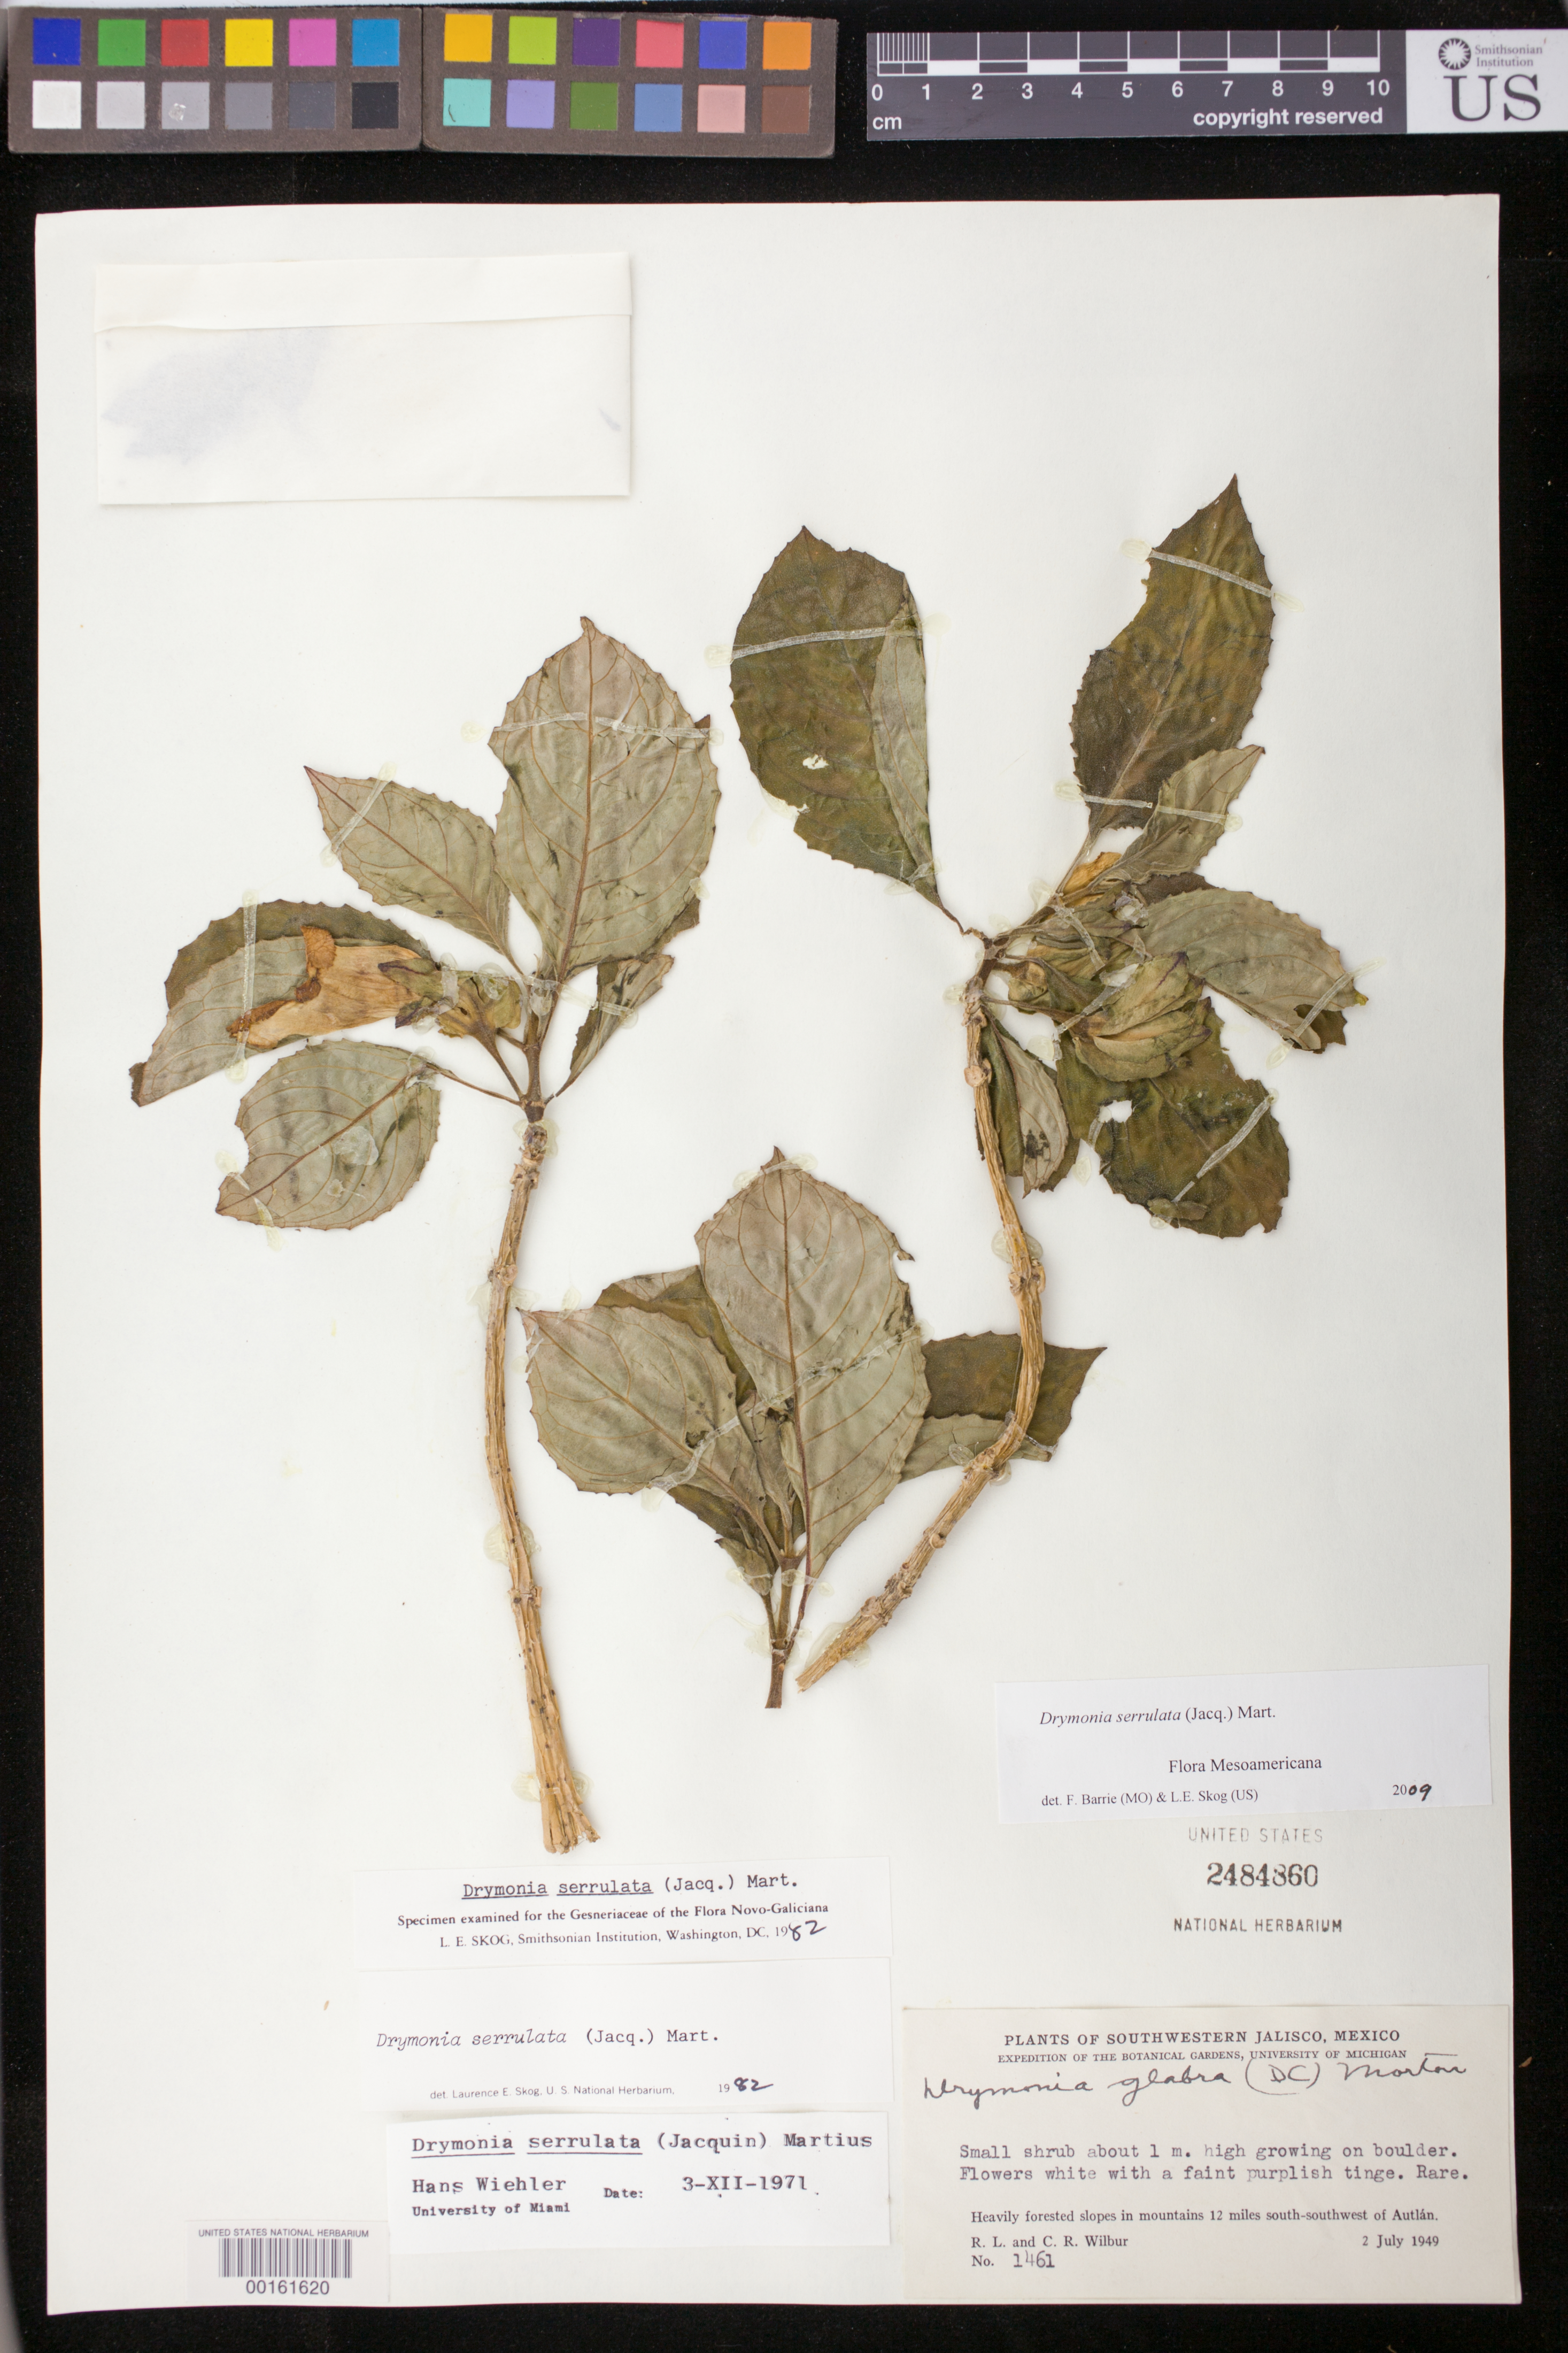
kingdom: Plantae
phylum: Tracheophyta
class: Magnoliopsida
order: Lamiales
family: Gesneriaceae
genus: Drymonia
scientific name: Drymonia serrulata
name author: (Jacq.) Mart.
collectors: R. L. Wilbur & C. Wilbur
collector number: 1461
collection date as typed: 02 Jul 1949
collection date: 1949-07-02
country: Mexico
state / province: Jalisco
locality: Southwestern Jalisco, 12 mi S-SW of Autlan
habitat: Heavily forested slopes in mountains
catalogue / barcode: US 2484860